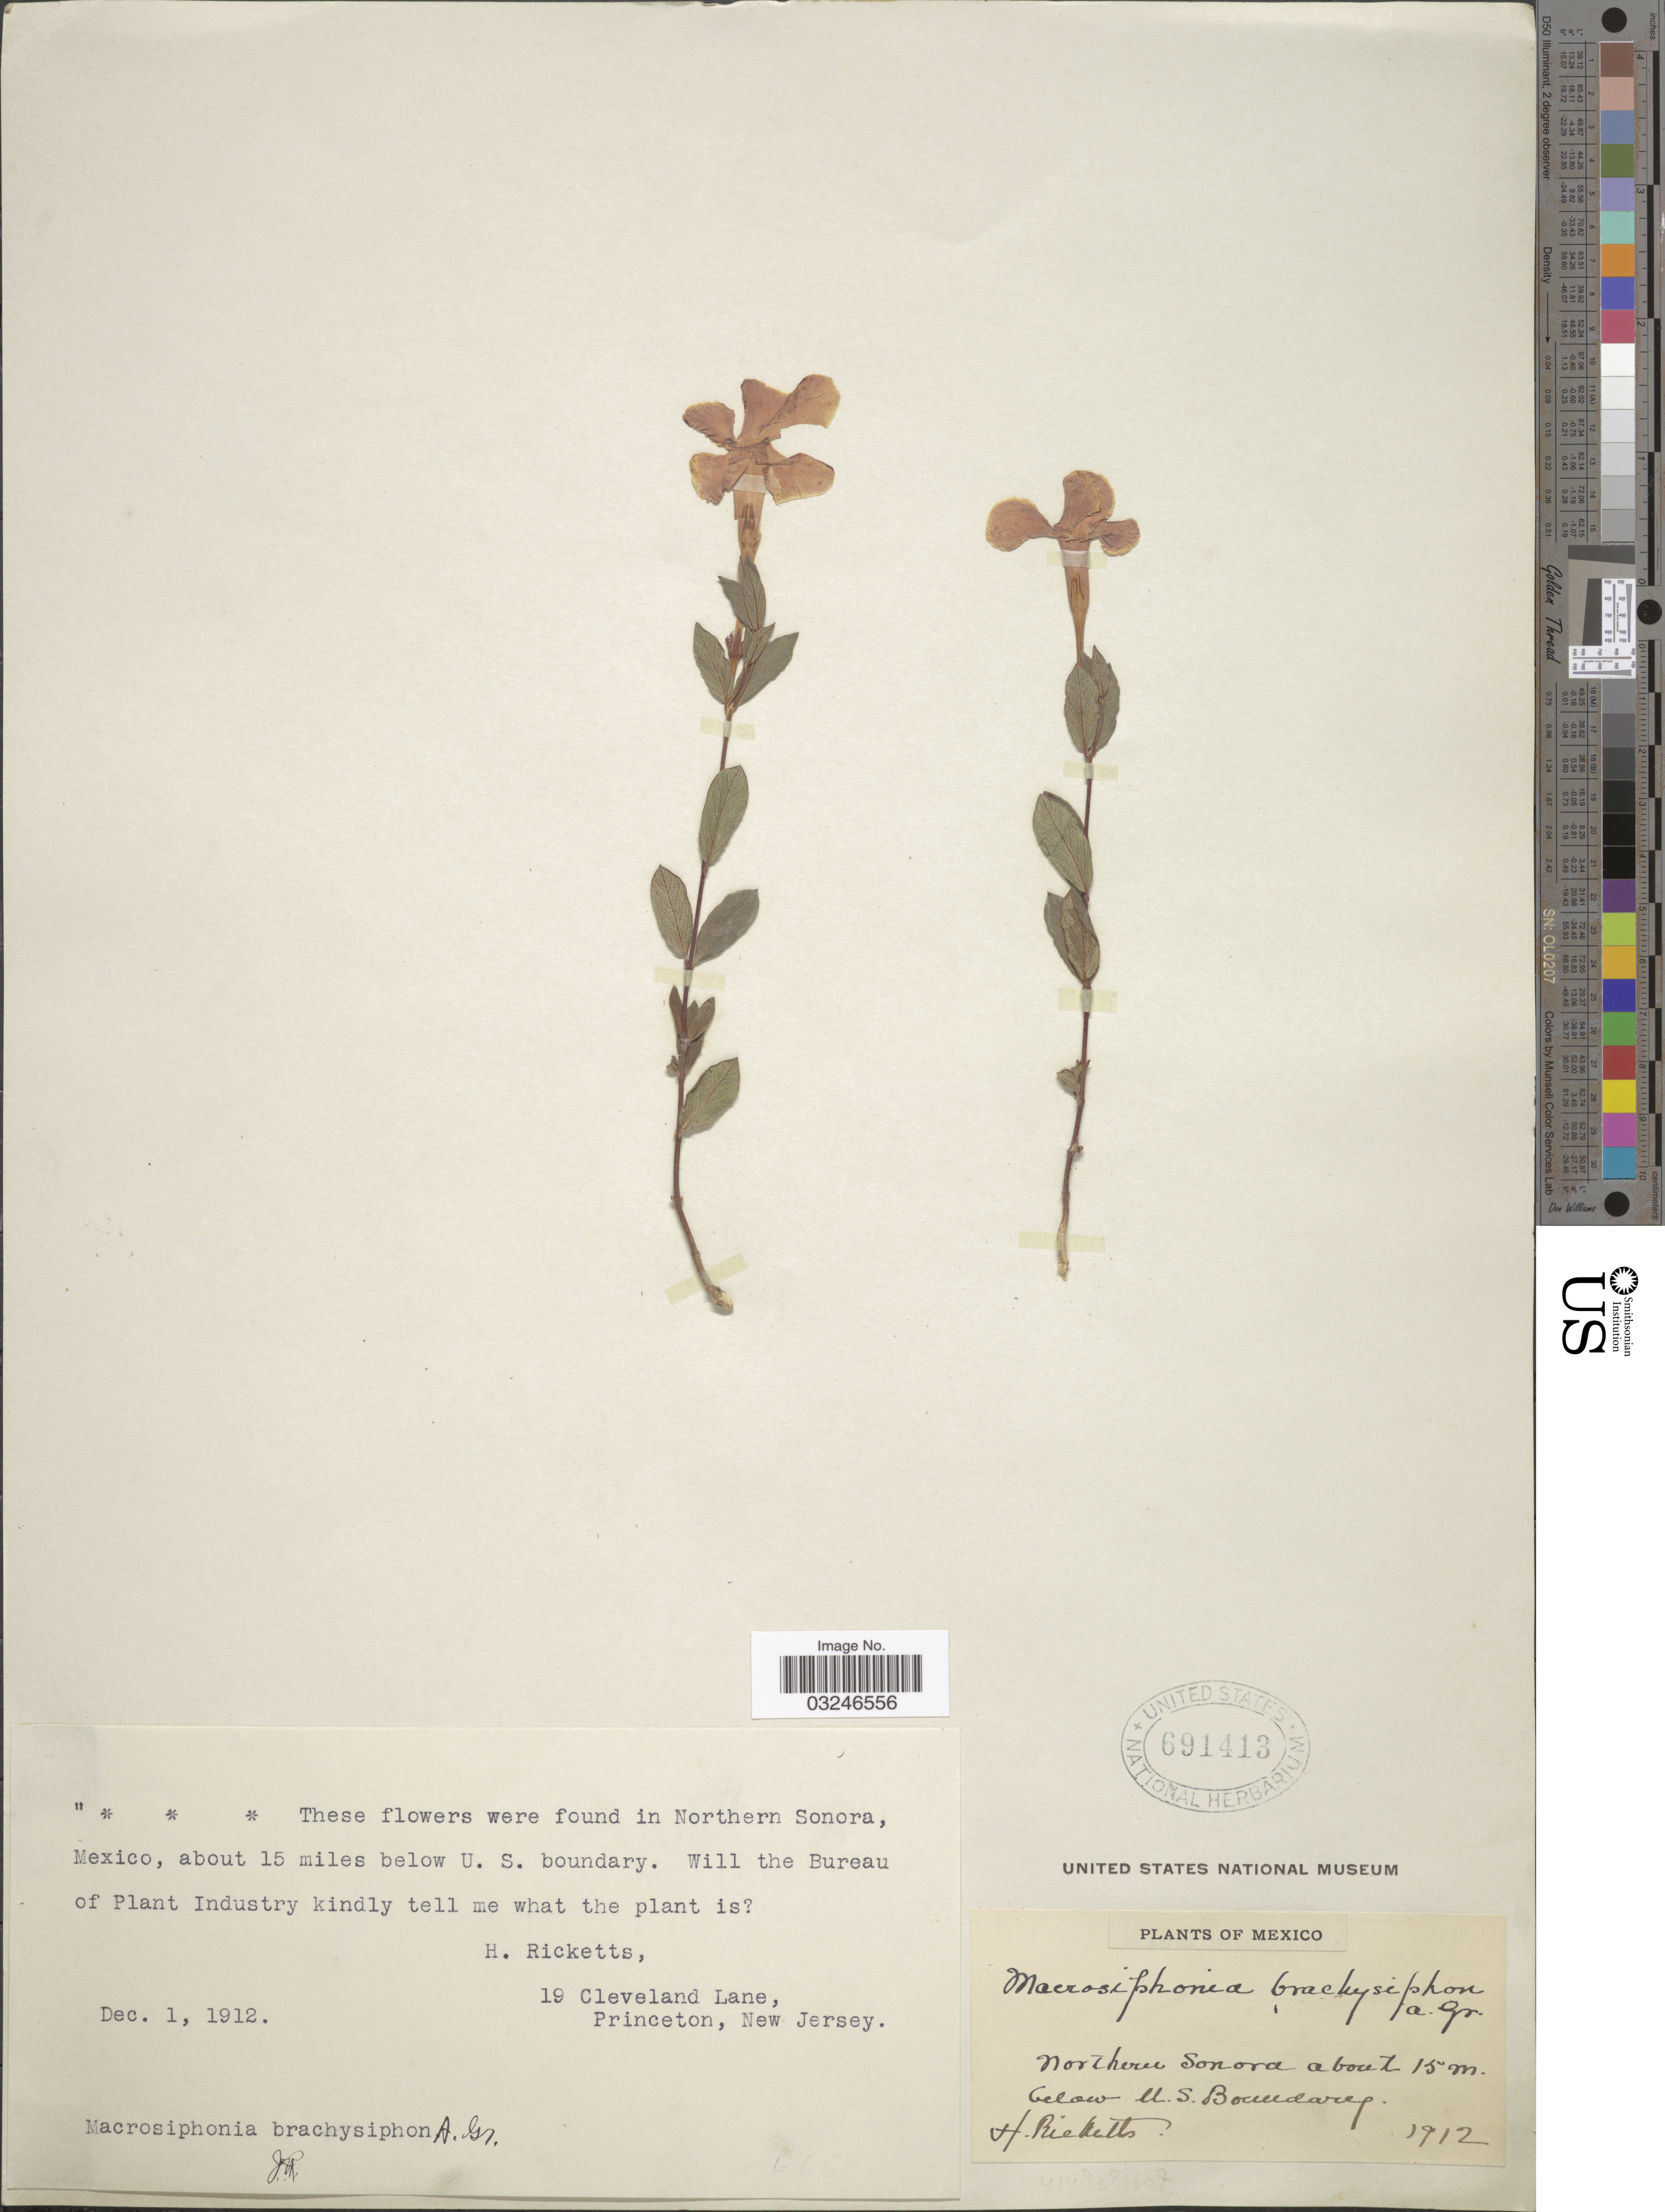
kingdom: Plantae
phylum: Tracheophyta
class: Magnoliopsida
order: Gentianales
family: Apocynaceae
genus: Macrosiphonia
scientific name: Macrosiphonia brachysiphon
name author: (Torr.) A. Gray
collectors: H. Ricketts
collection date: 1912-12-01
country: Mexico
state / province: Sonora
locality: Northern Sonora, about 15 miles below U. S. boundary.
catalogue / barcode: US 691413